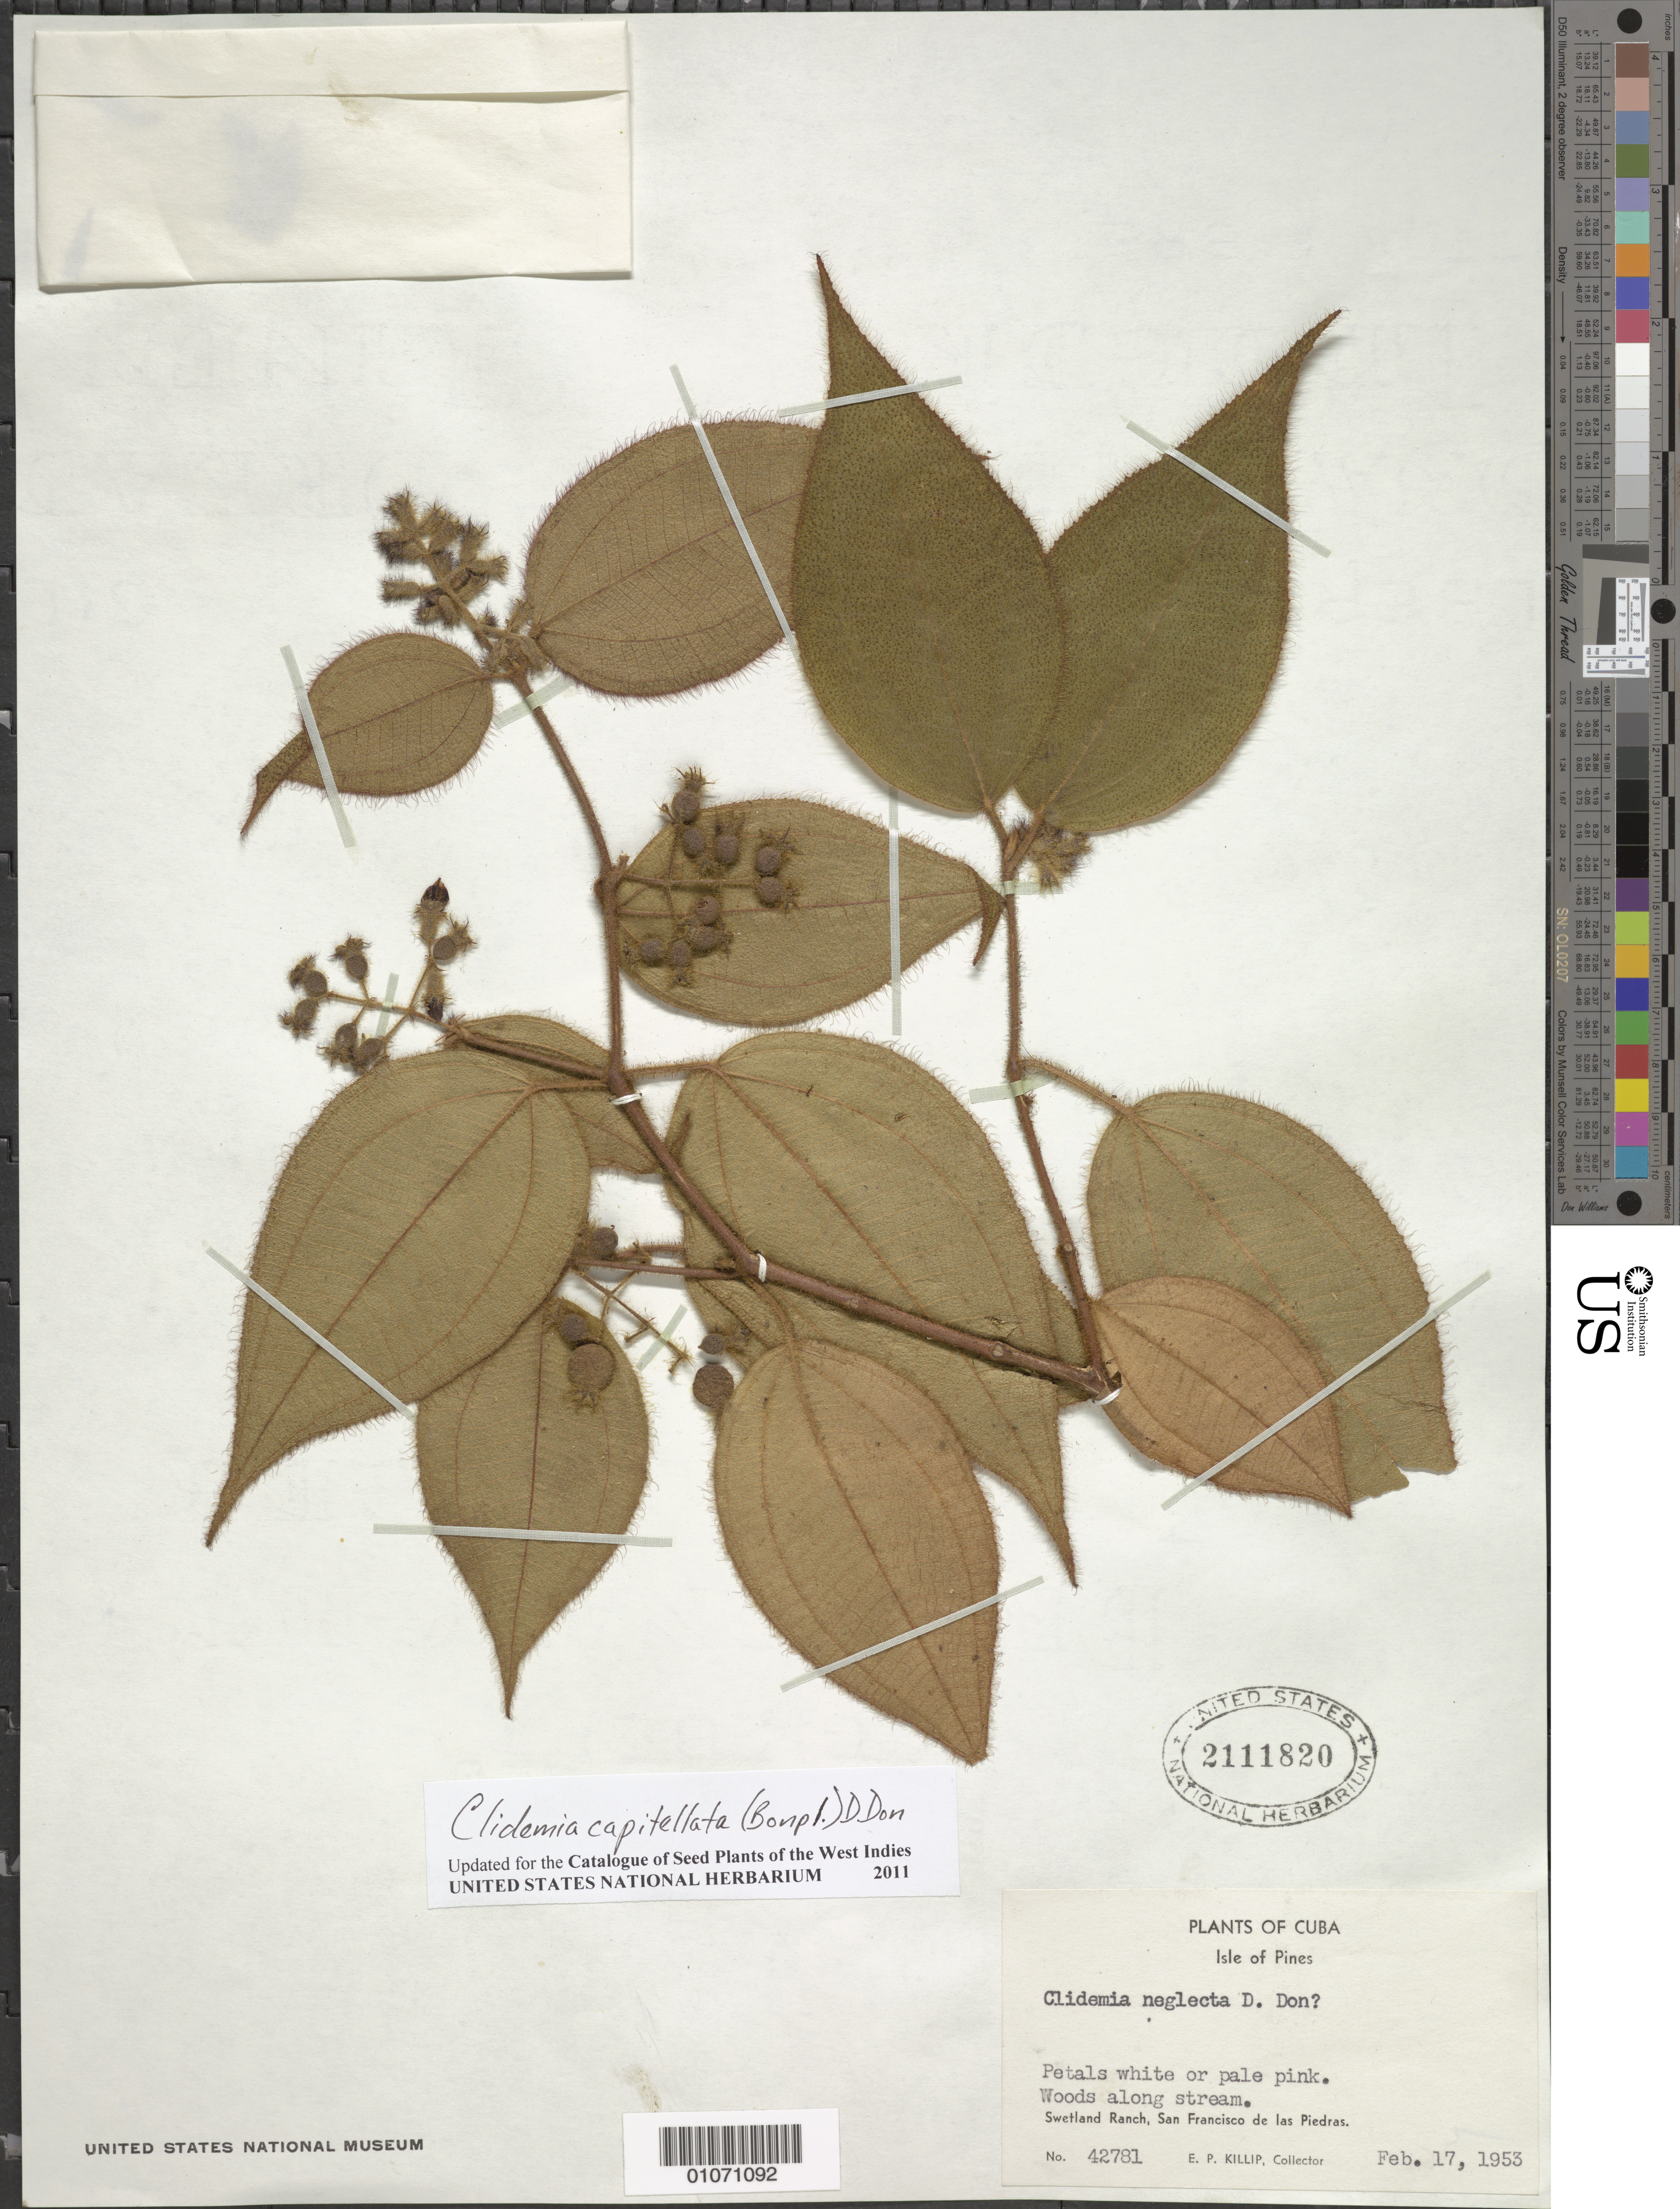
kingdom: Plantae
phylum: Tracheophyta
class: Magnoliopsida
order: Myrtales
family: Melastomataceae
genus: Clidemia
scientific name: Clidemia urceolata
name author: DC.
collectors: E. P. Killip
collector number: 42781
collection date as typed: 17 Feb 1953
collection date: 1953-02-17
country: Cuba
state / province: Isla de La Juventud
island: Isla de la Juventud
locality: Swetland Ranch, San Francisco de las Piedras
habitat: Woods along stream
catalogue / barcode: US 2111820